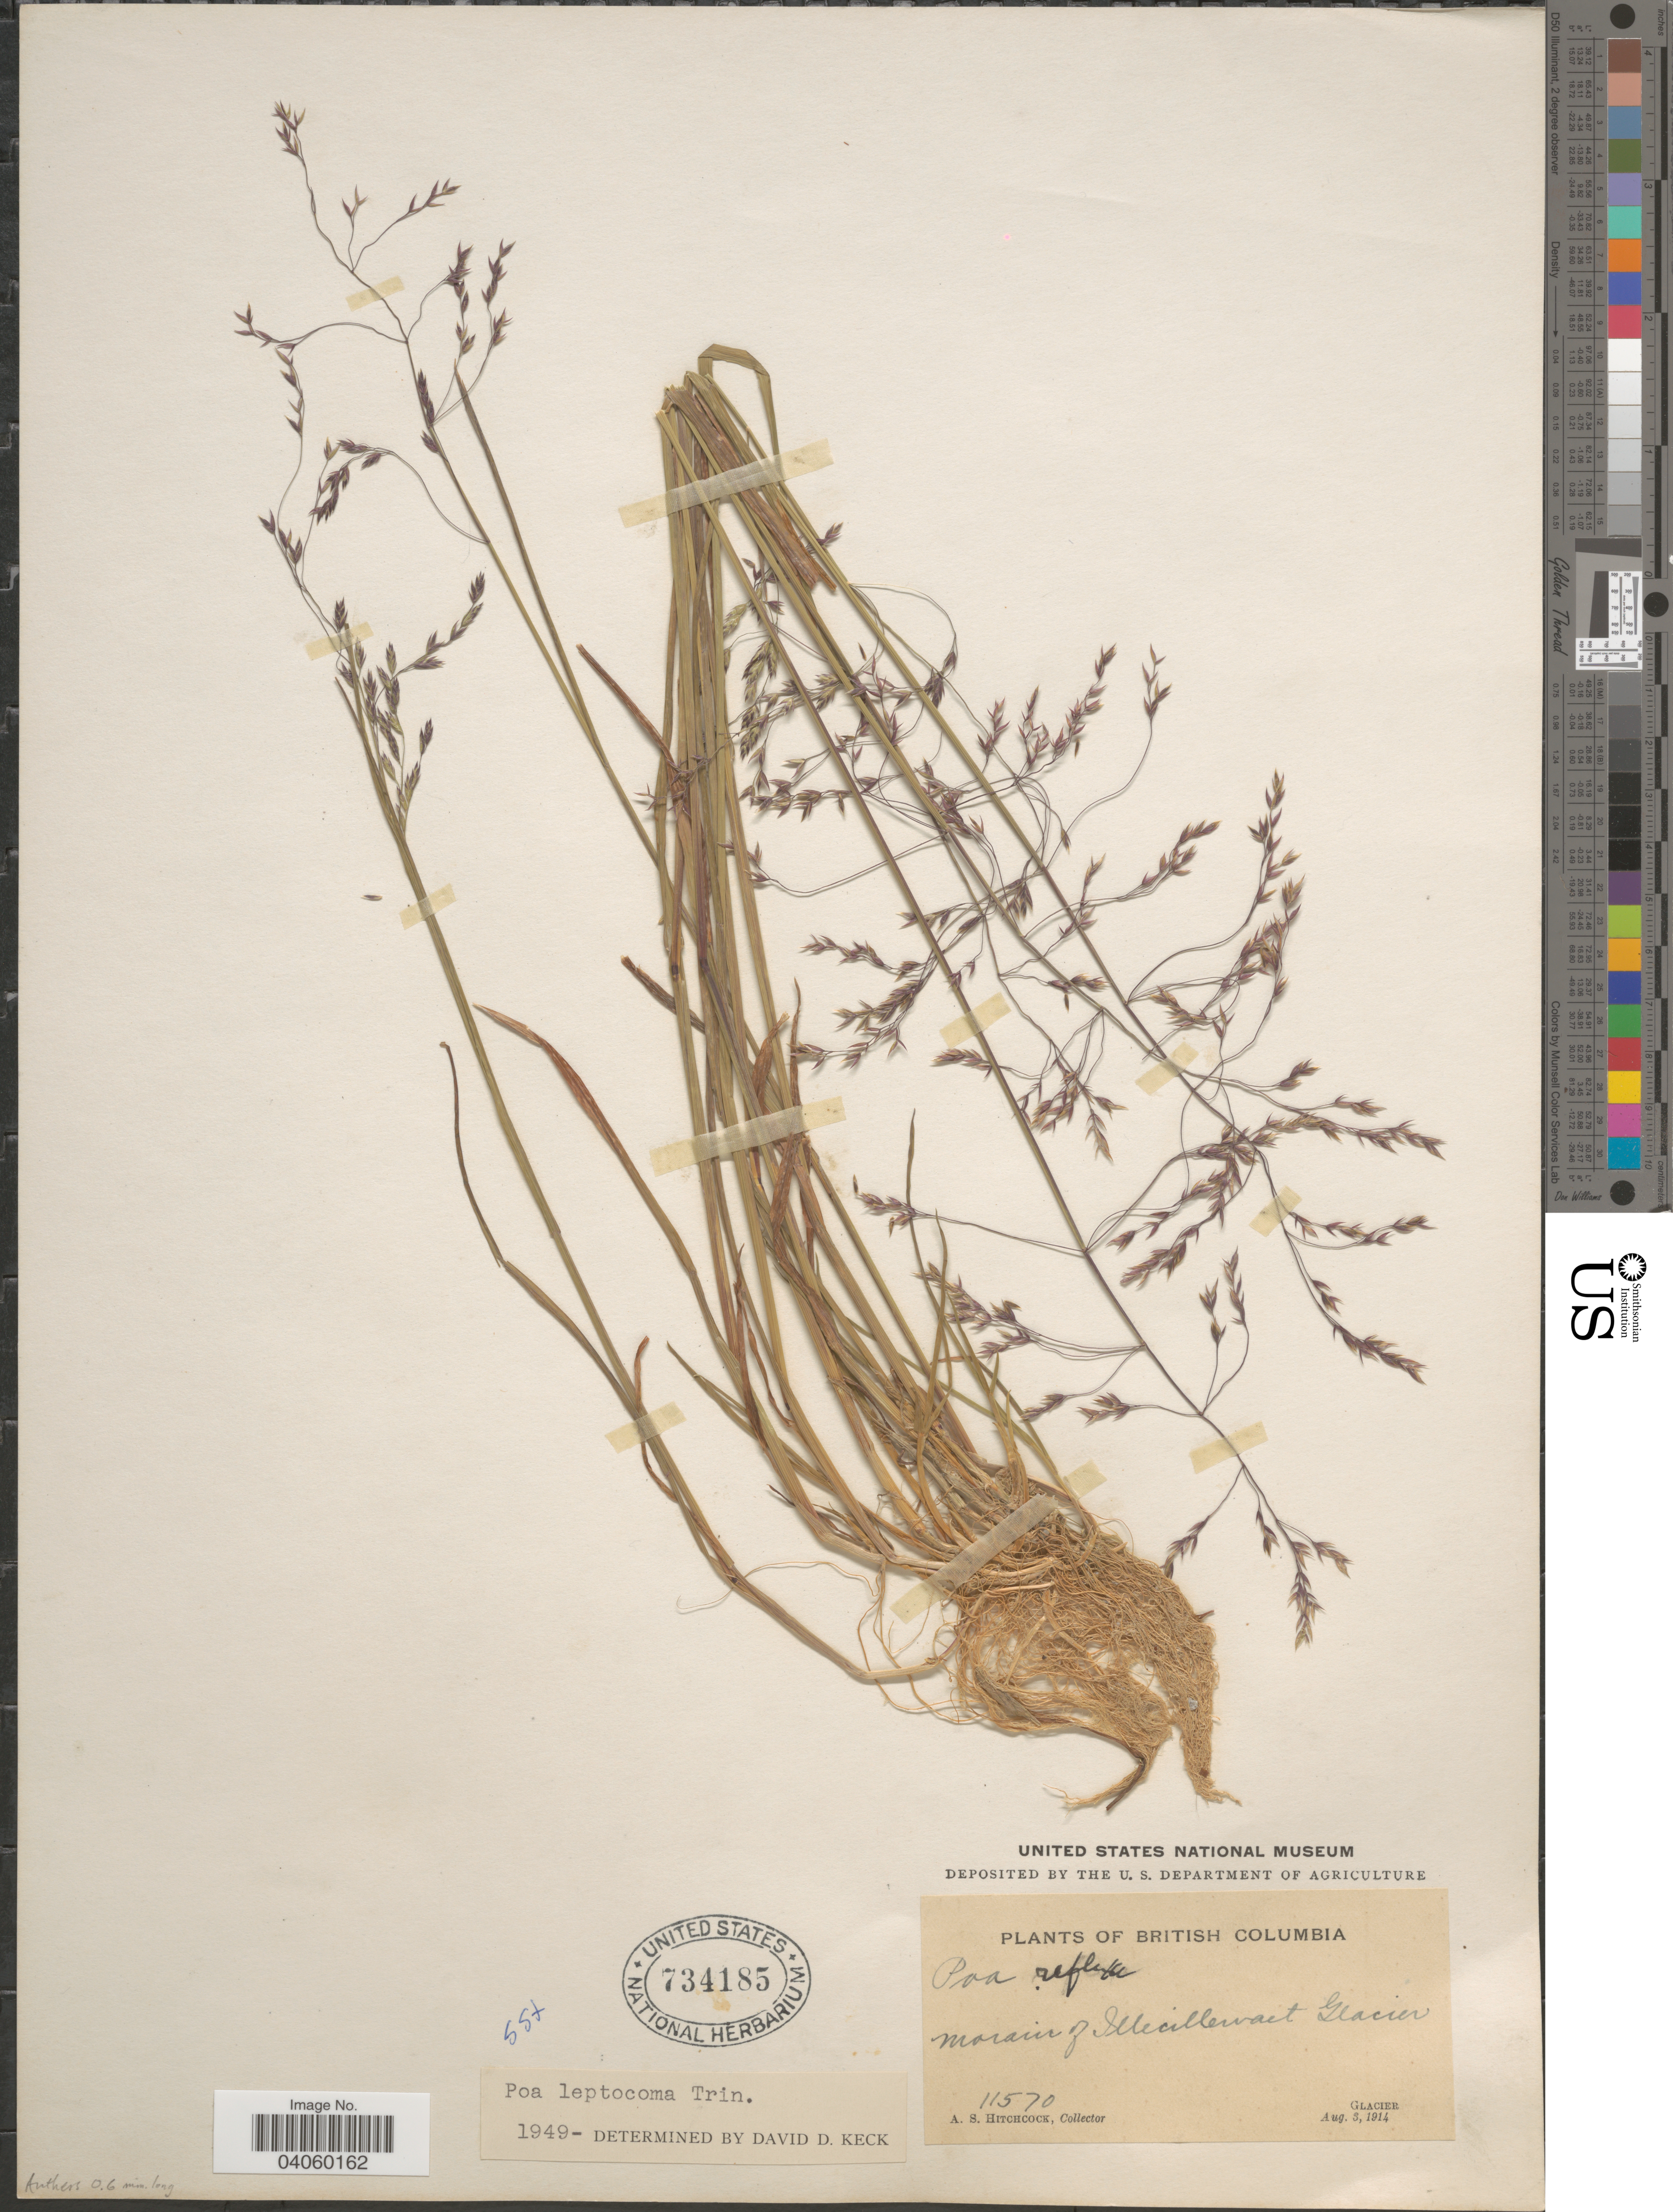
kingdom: Plantae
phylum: Tracheophyta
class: Liliopsida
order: Poales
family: Poaceae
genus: Poa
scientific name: Poa leptocoma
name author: Trin.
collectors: A. S. Hitchcock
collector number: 11570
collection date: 1914-08-05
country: Canada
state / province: British Columbia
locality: Morain of Illecillewaet Glacier. Glacier.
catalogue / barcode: US 734185